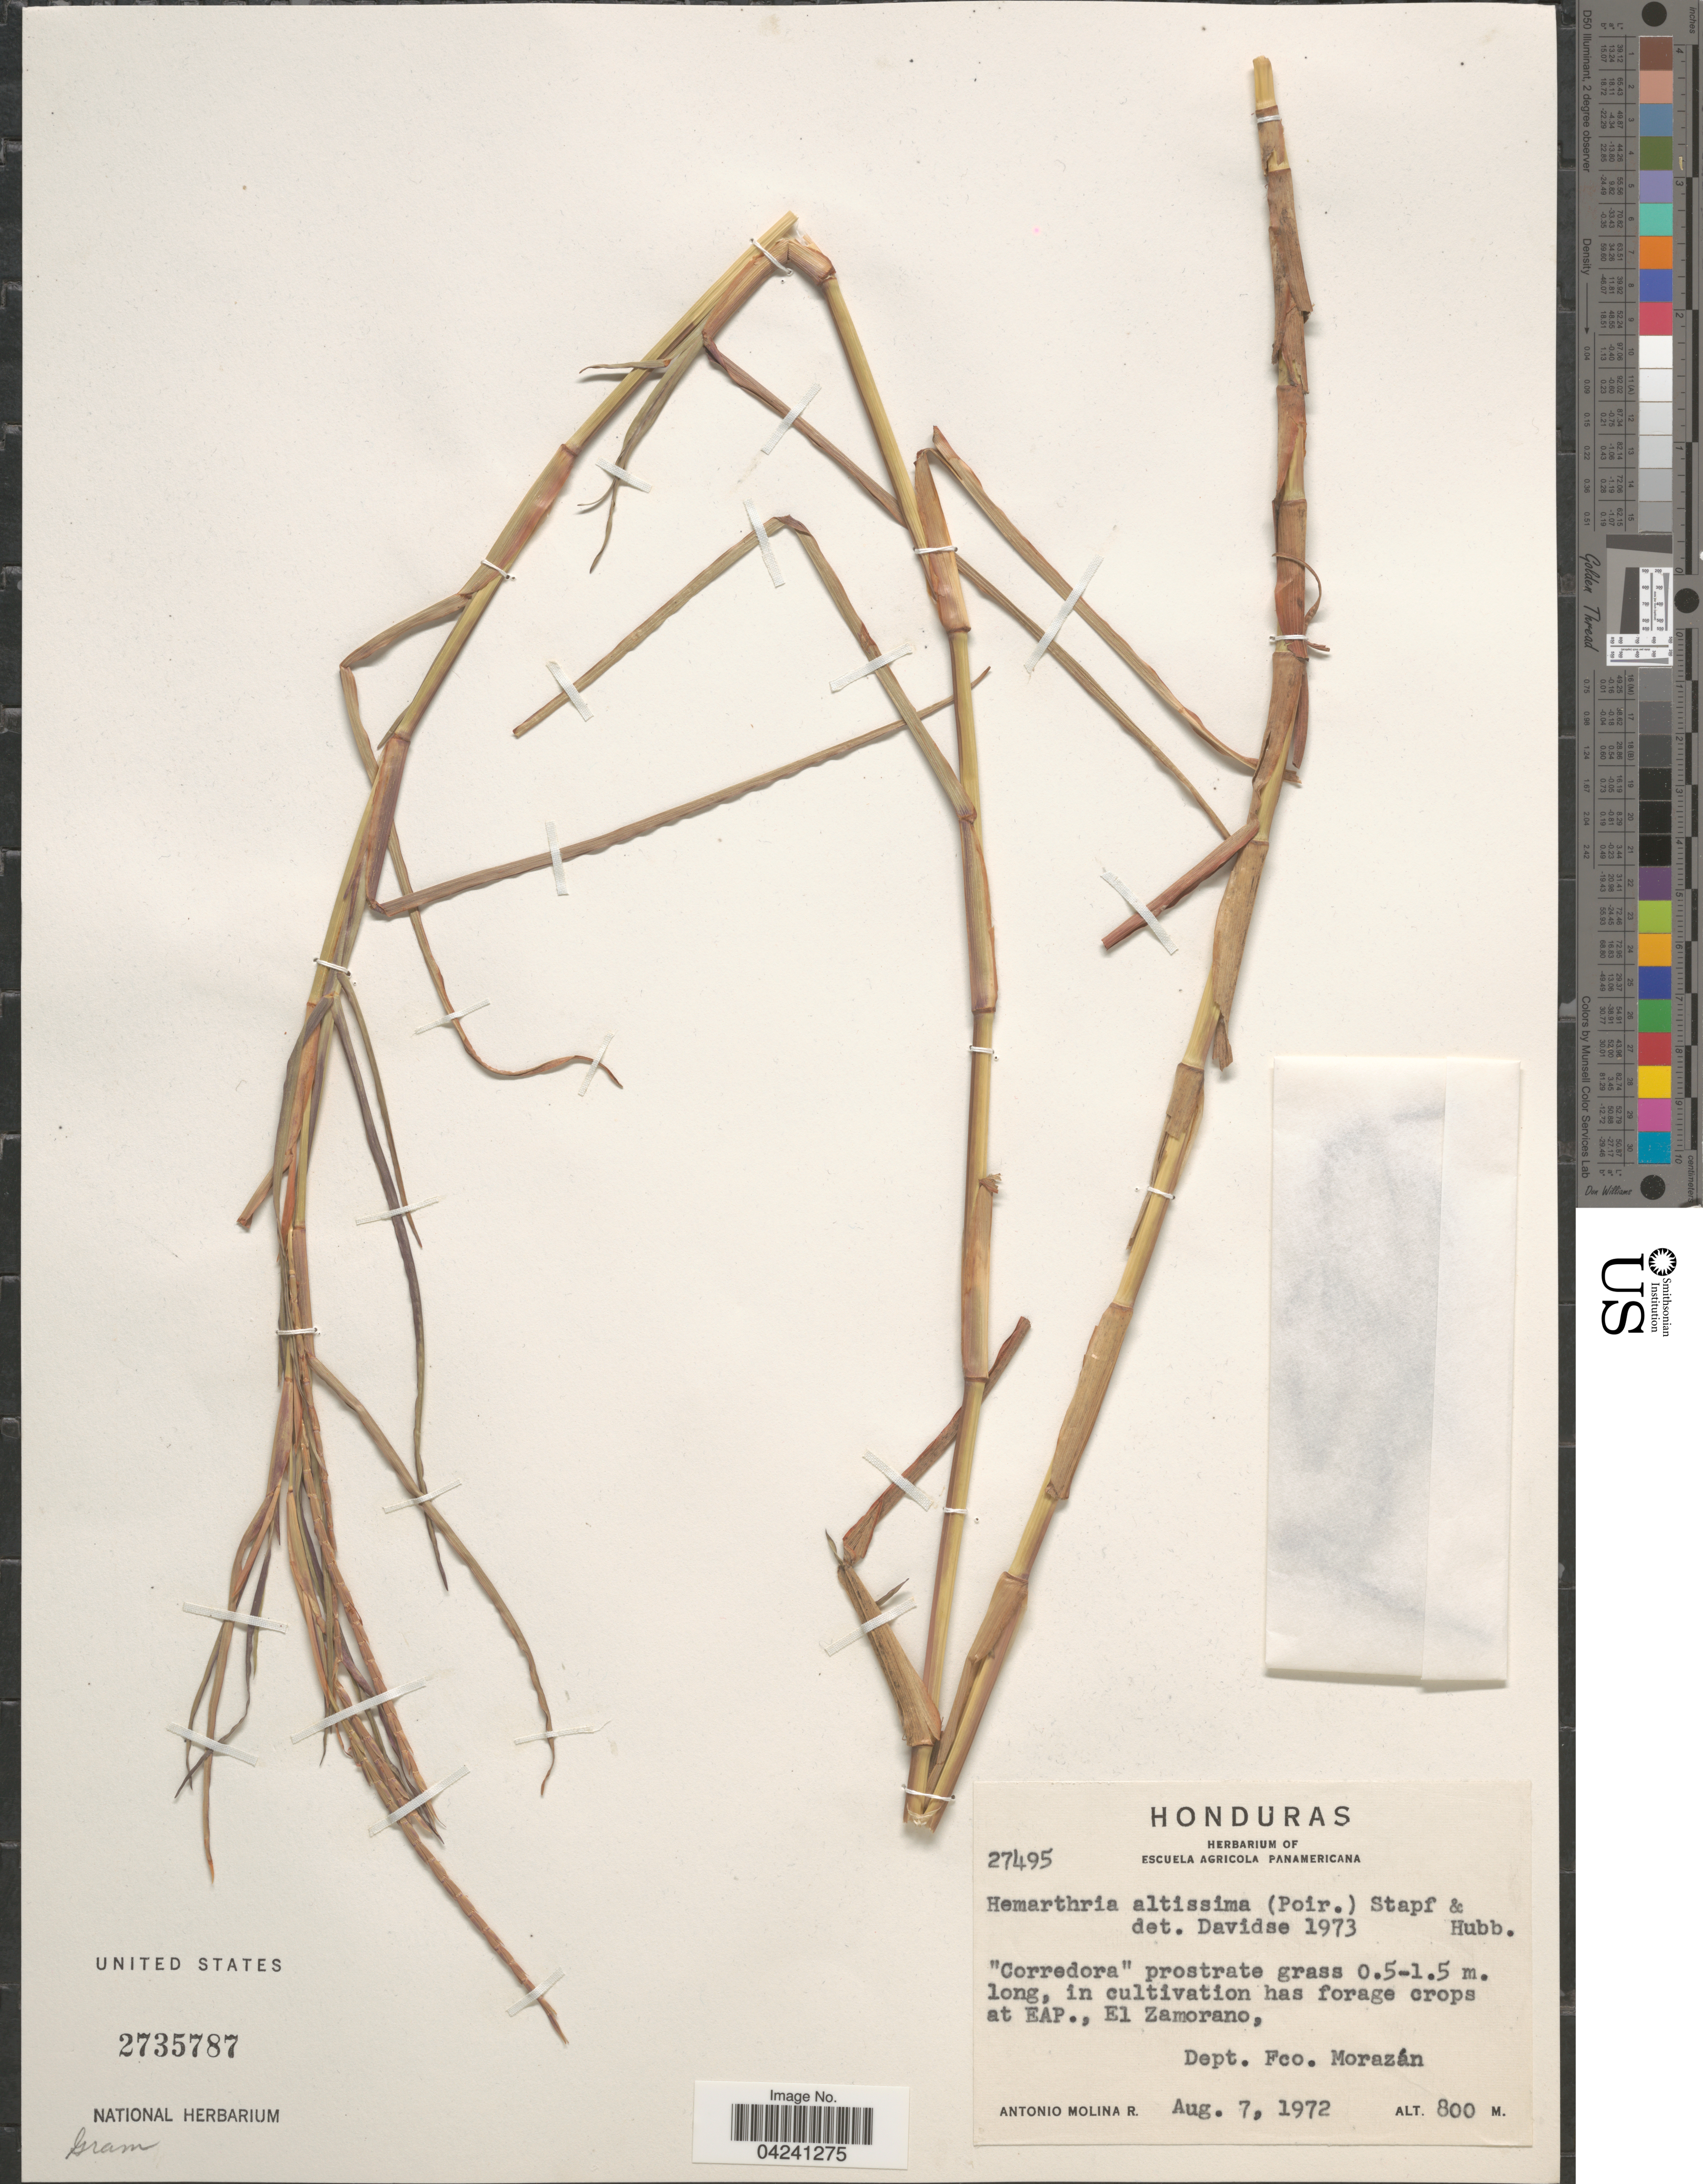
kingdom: Plantae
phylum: Tracheophyta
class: Liliopsida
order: Poales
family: Poaceae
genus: Hemarthria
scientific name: Hemarthria altissima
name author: (Poir.) Stapf & C. E. Hubb.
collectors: A. Molina R.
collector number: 27495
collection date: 1972-08-07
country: Honduras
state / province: Fco. Morazán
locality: At EAP., El Zamorano, Dept. Fco. Morazán.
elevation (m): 800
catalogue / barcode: US 2735787